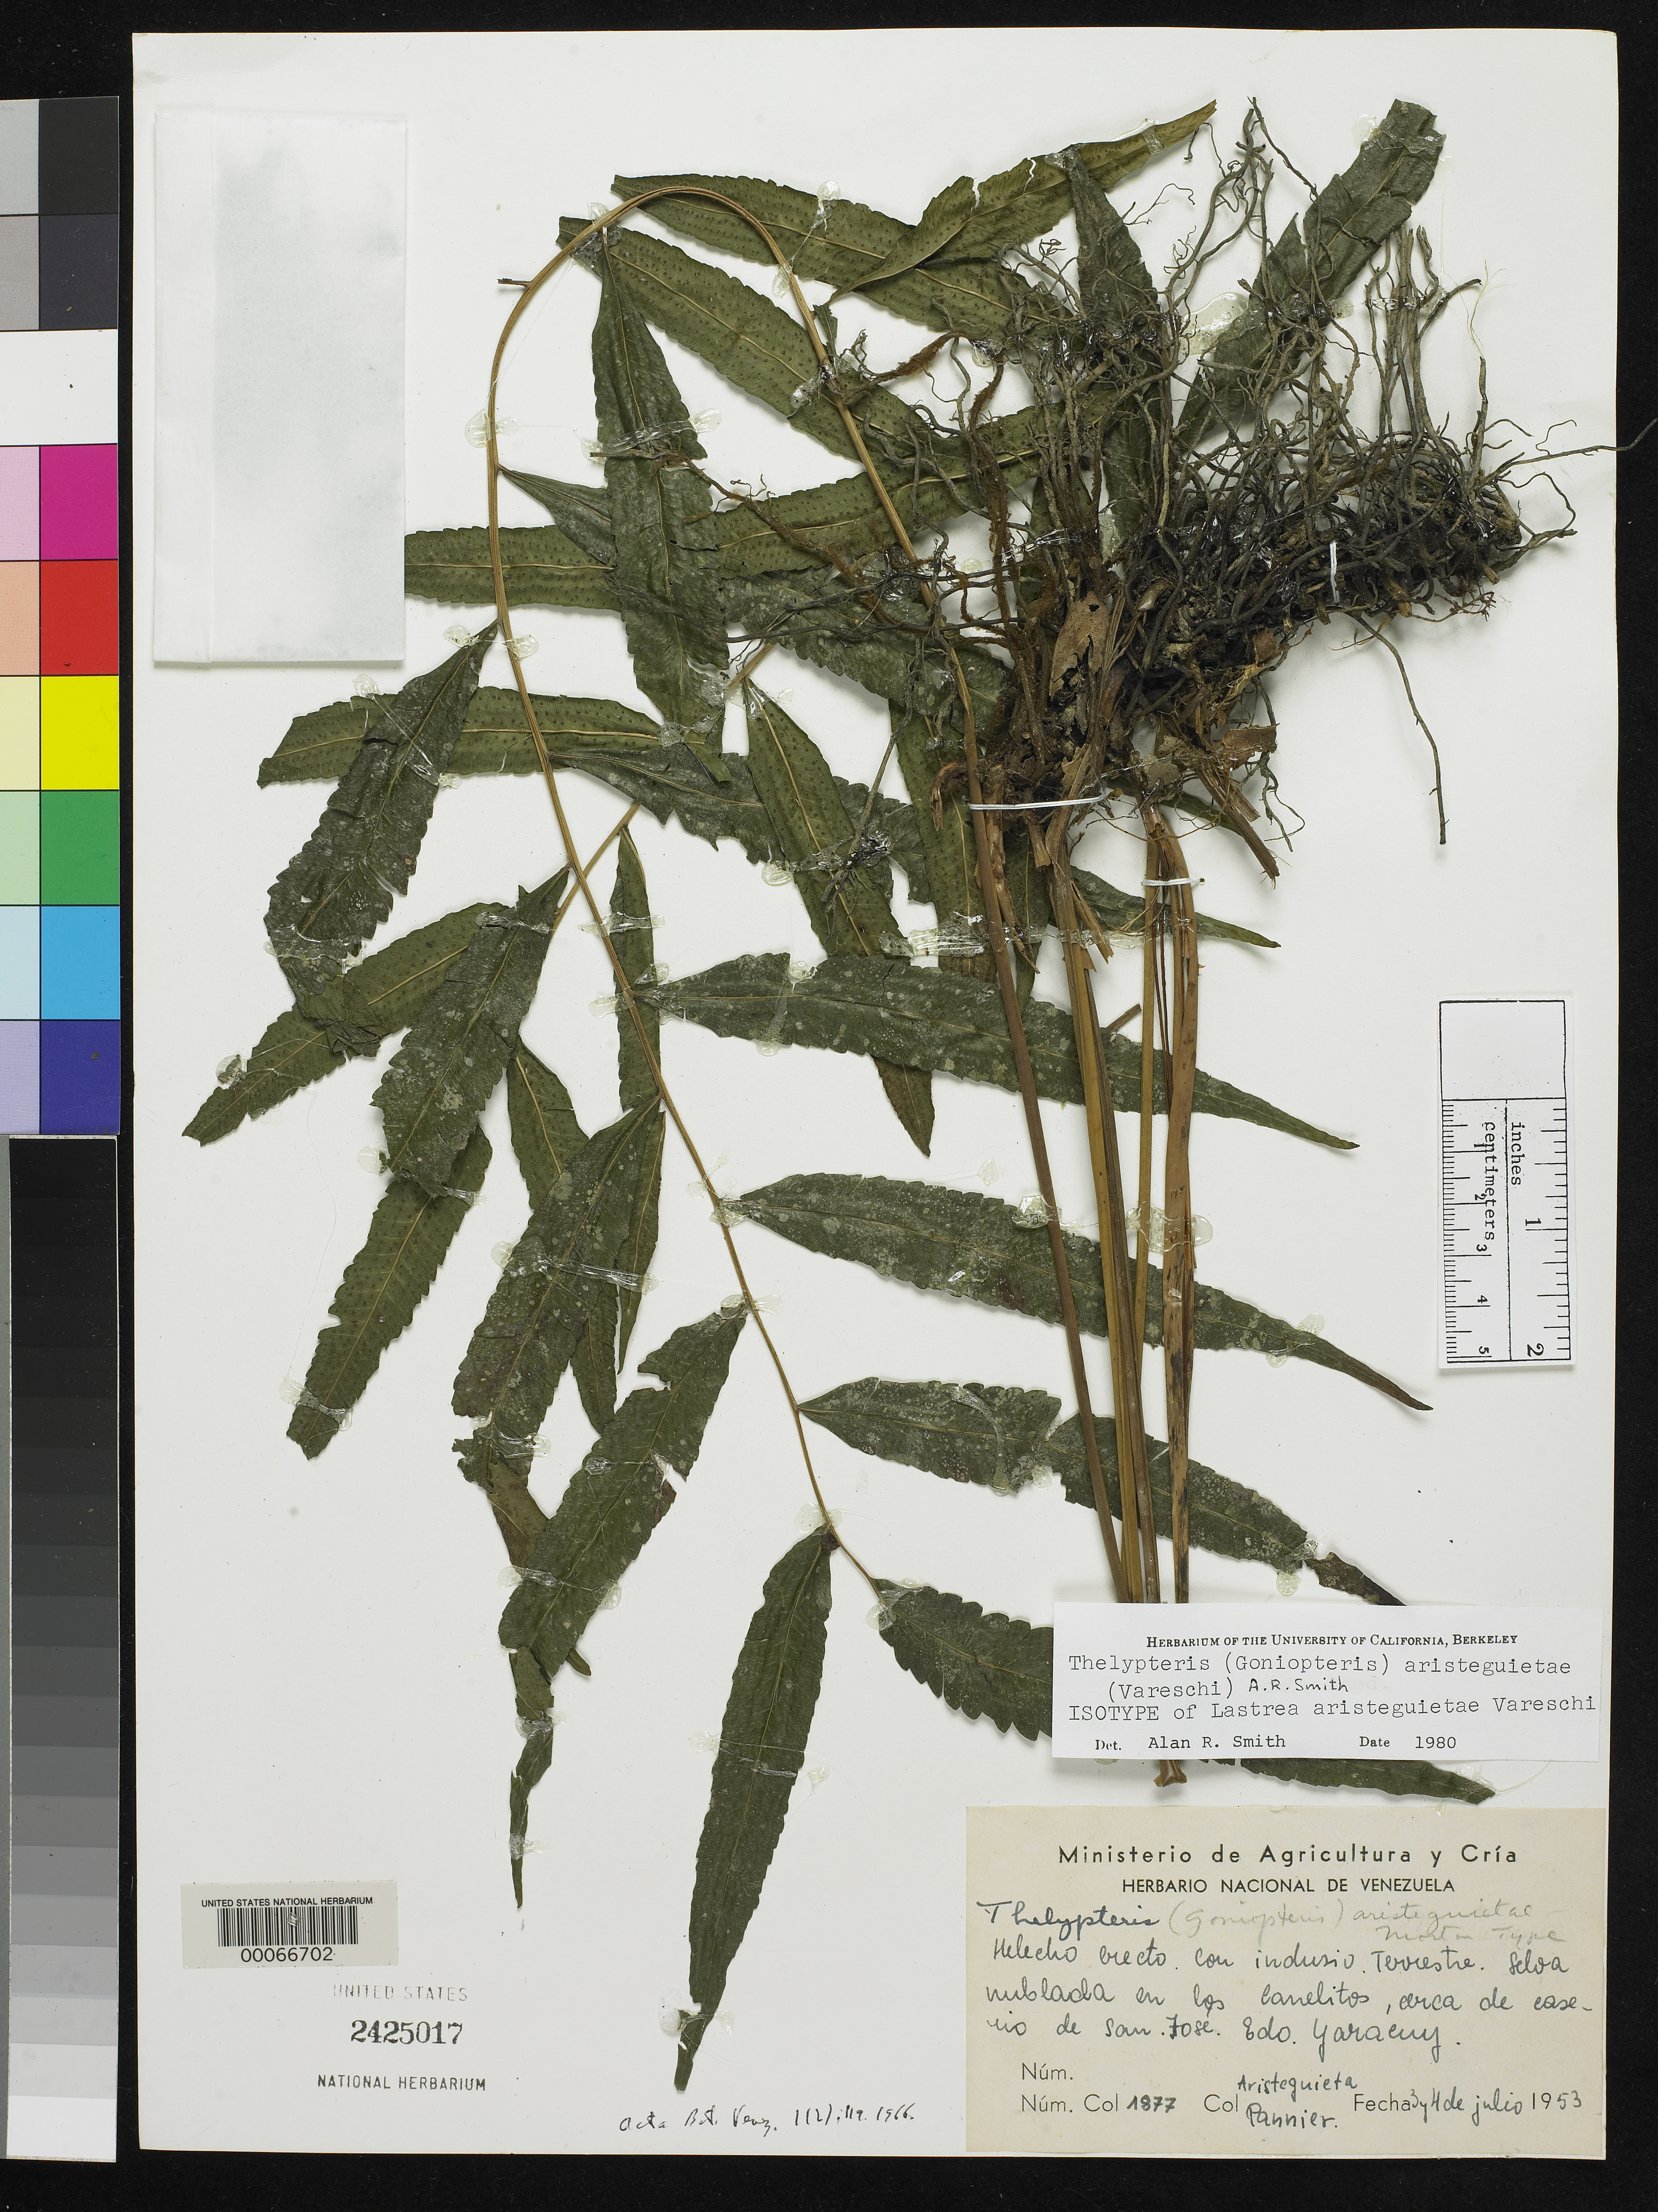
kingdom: Plantae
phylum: Tracheophyta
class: Polypodiopsida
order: Polypodiales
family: Thelypteridaceae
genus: Lastrea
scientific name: Lastrea aristeguietae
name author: Vareschi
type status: Isotype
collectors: L. Aristeguieta & F. Pannier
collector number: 1877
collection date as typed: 03 Jul 1953 to 04 Jul 1953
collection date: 1953-07-03/1953-07-04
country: Venezuela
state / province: Yaracuy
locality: Los Carrelitos, cerca de Caserio de San Jose.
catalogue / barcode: US 2425017